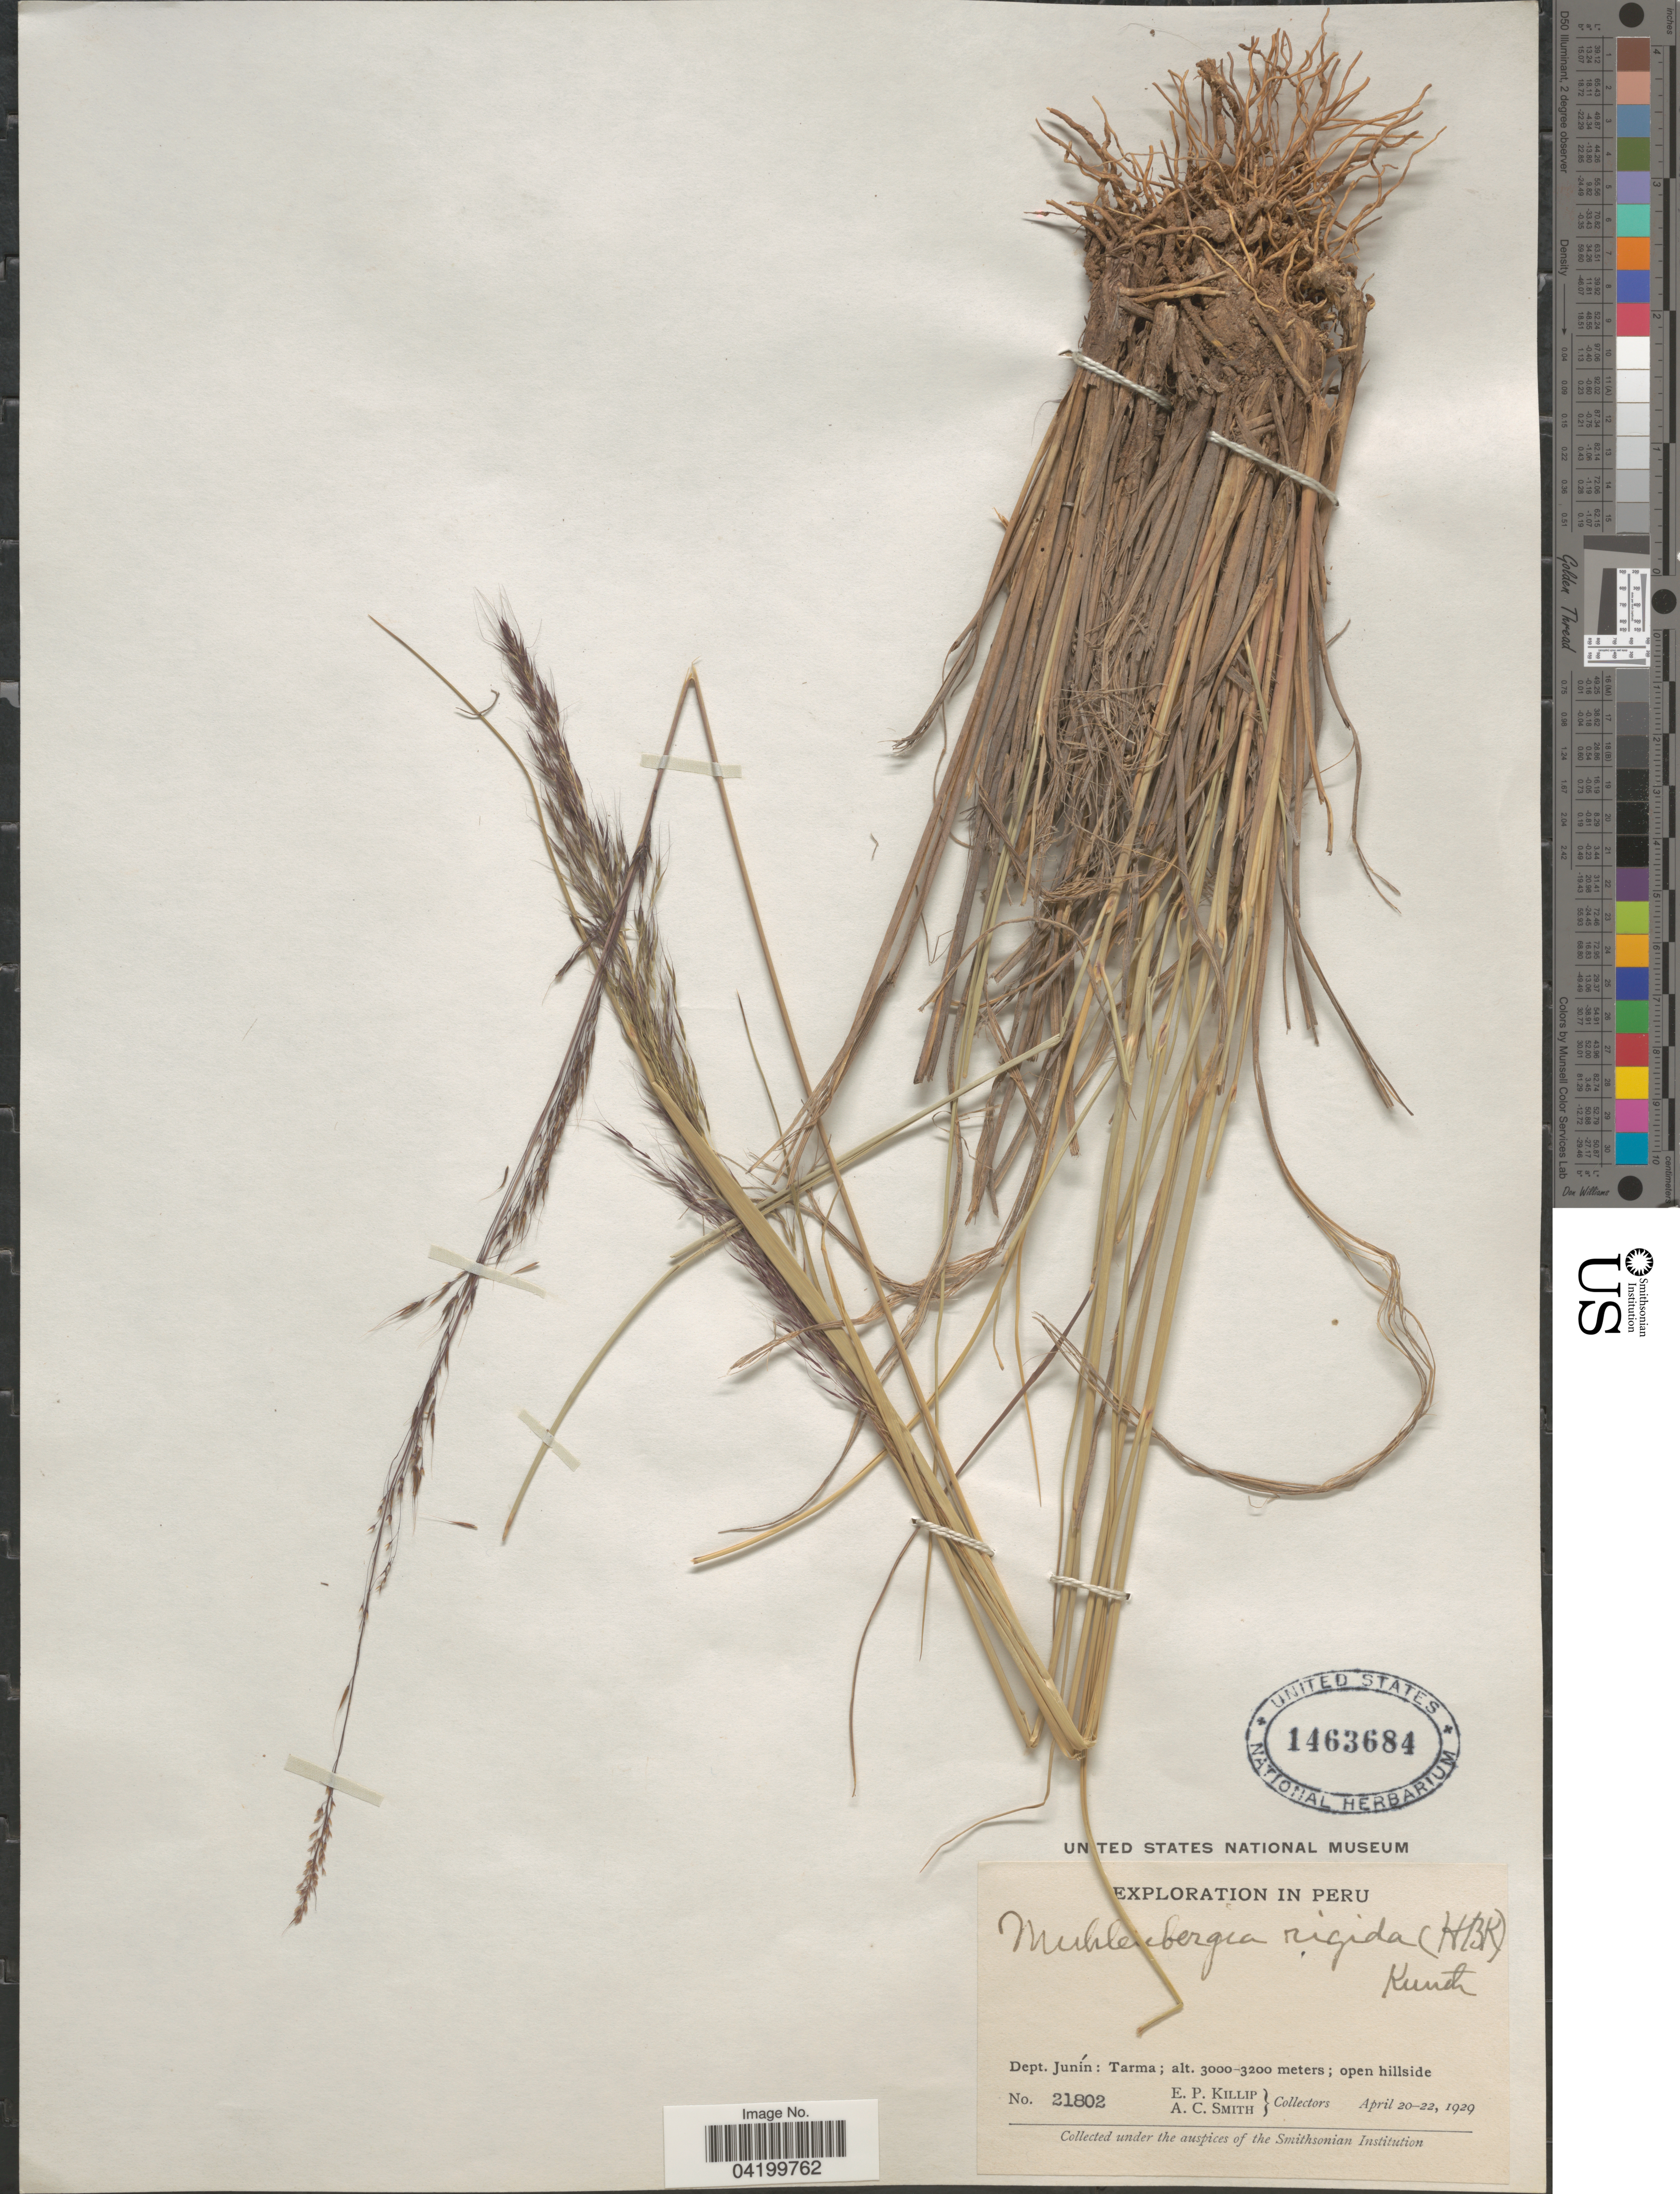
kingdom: Plantae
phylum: Tracheophyta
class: Liliopsida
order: Poales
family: Poaceae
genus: Muhlenbergia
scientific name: Muhlenbergia rigida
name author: (Kunth) Kunth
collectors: E. P. Killip & A. C. Smith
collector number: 21802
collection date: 1929-04-20/1929-04-22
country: Peru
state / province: Junín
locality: Exploration in Peru. Dept. Junín: Tarma.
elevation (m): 3000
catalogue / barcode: US 1463684